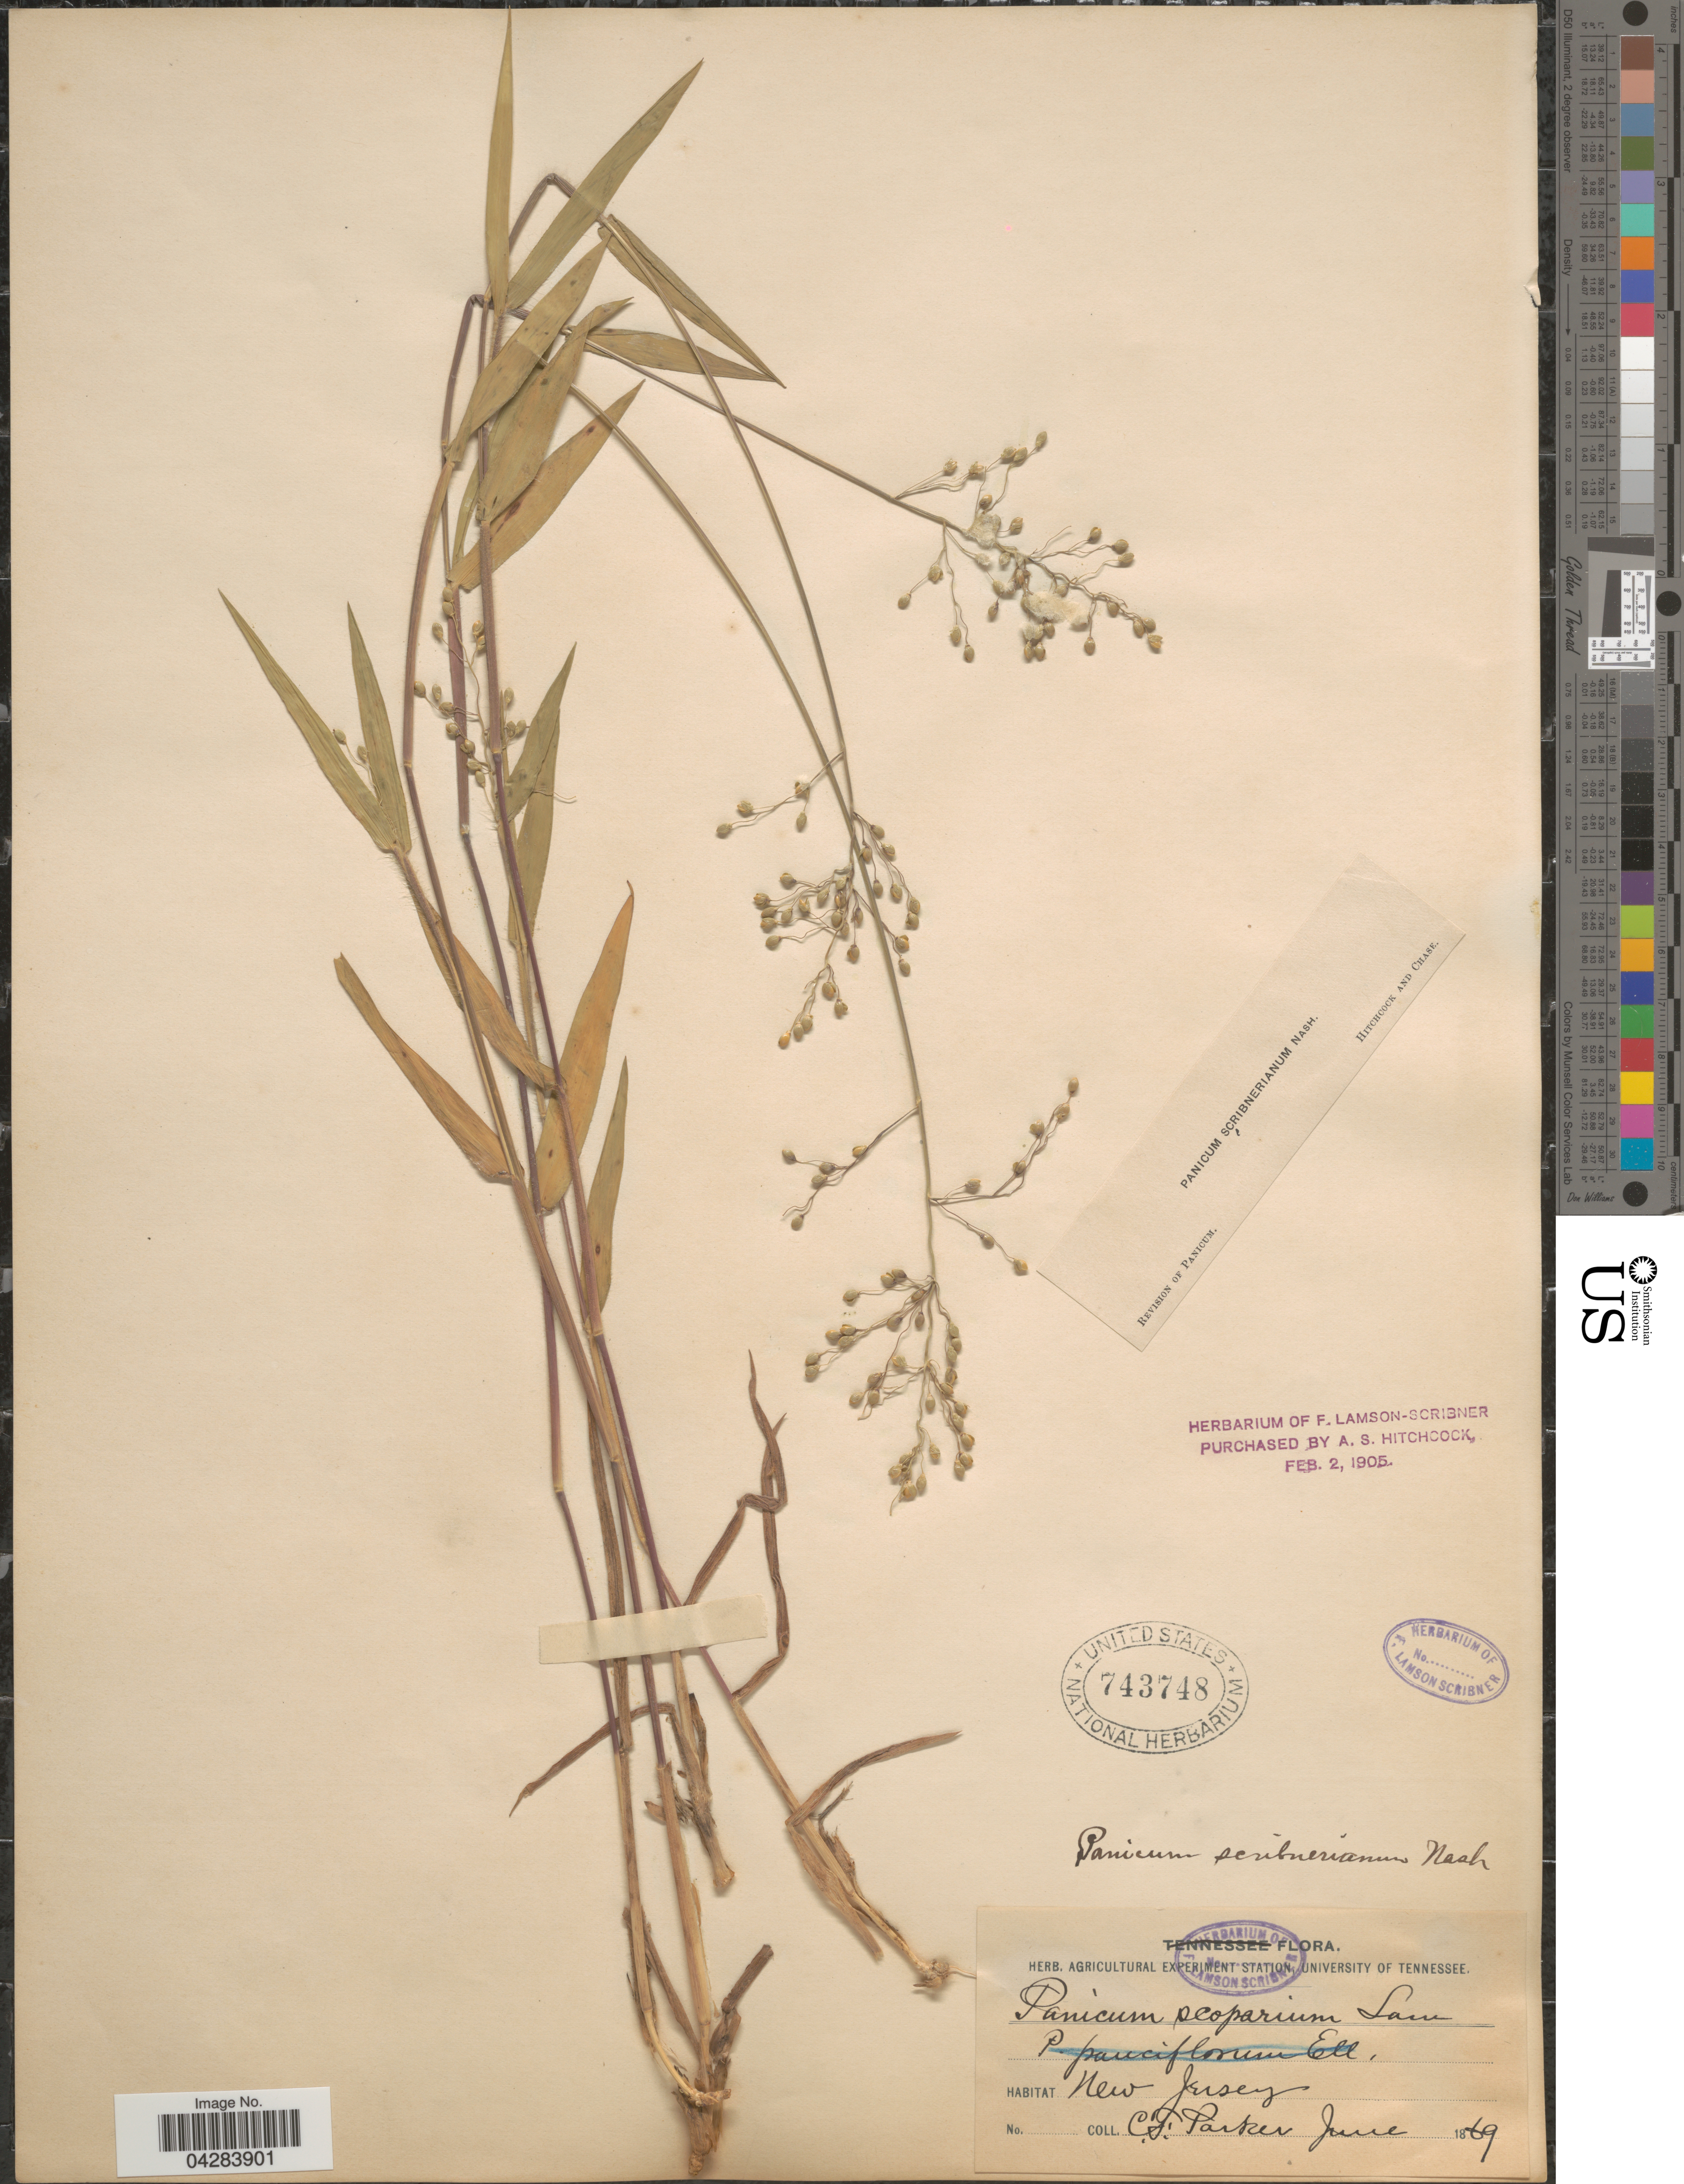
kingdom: Plantae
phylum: Tracheophyta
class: Liliopsida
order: Poales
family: Poaceae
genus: Dichanthelium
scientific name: Dichanthelium oligosanthes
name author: (Schult.) Gould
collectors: C. F. Parker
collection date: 1869-06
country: United States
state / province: New Jersey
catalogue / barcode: US 743748